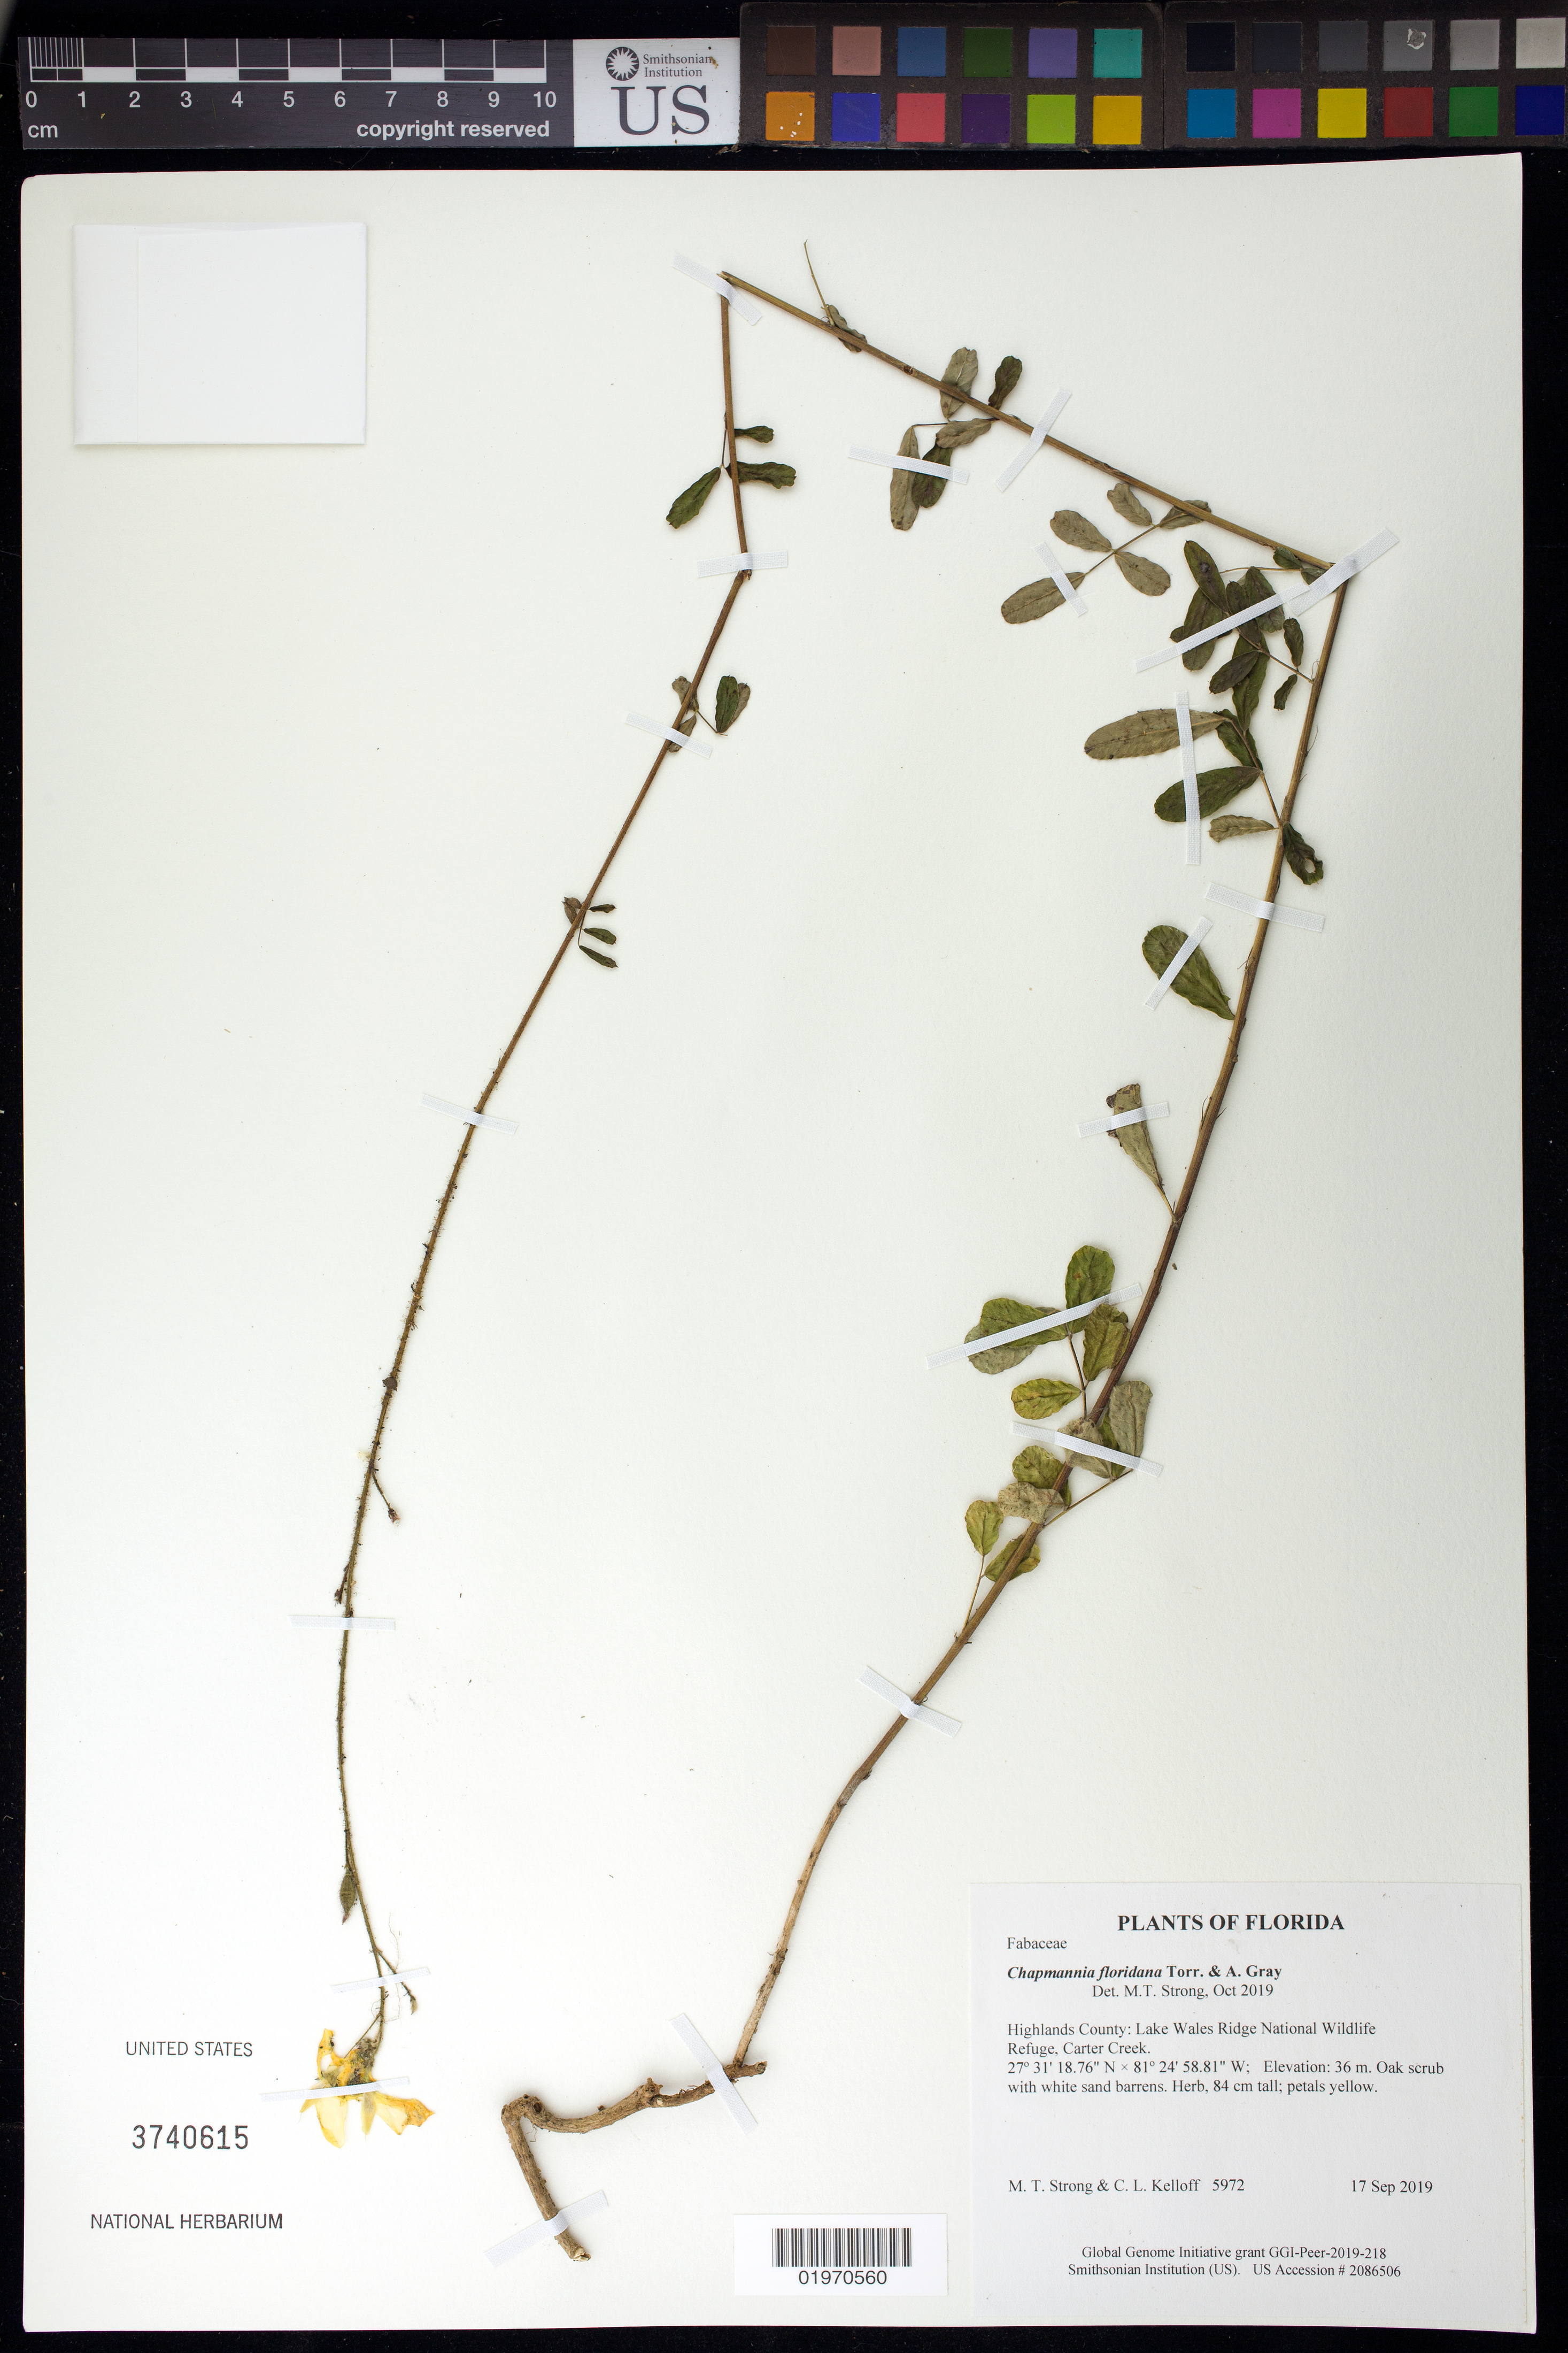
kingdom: Plantae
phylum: Tracheophyta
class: Magnoliopsida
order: Fabales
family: Fabaceae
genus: Chapmannia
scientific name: Chapmannia floridana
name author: Torr. & A. Gray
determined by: Strong, Mark T., (BOT), Smithsonian Institution - National Museum of Natural History (UNITED STATES)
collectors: M. T. Strong & C. L. Kelloff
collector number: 5972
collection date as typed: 17 Sep 2019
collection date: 2019-09-17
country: United States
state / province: Florida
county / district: Highlands County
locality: Lake Wales Ridge National Wildlife Refuge, Carter Creek.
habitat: Oak scrub with white sand barrens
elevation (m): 36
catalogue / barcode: US 3740615